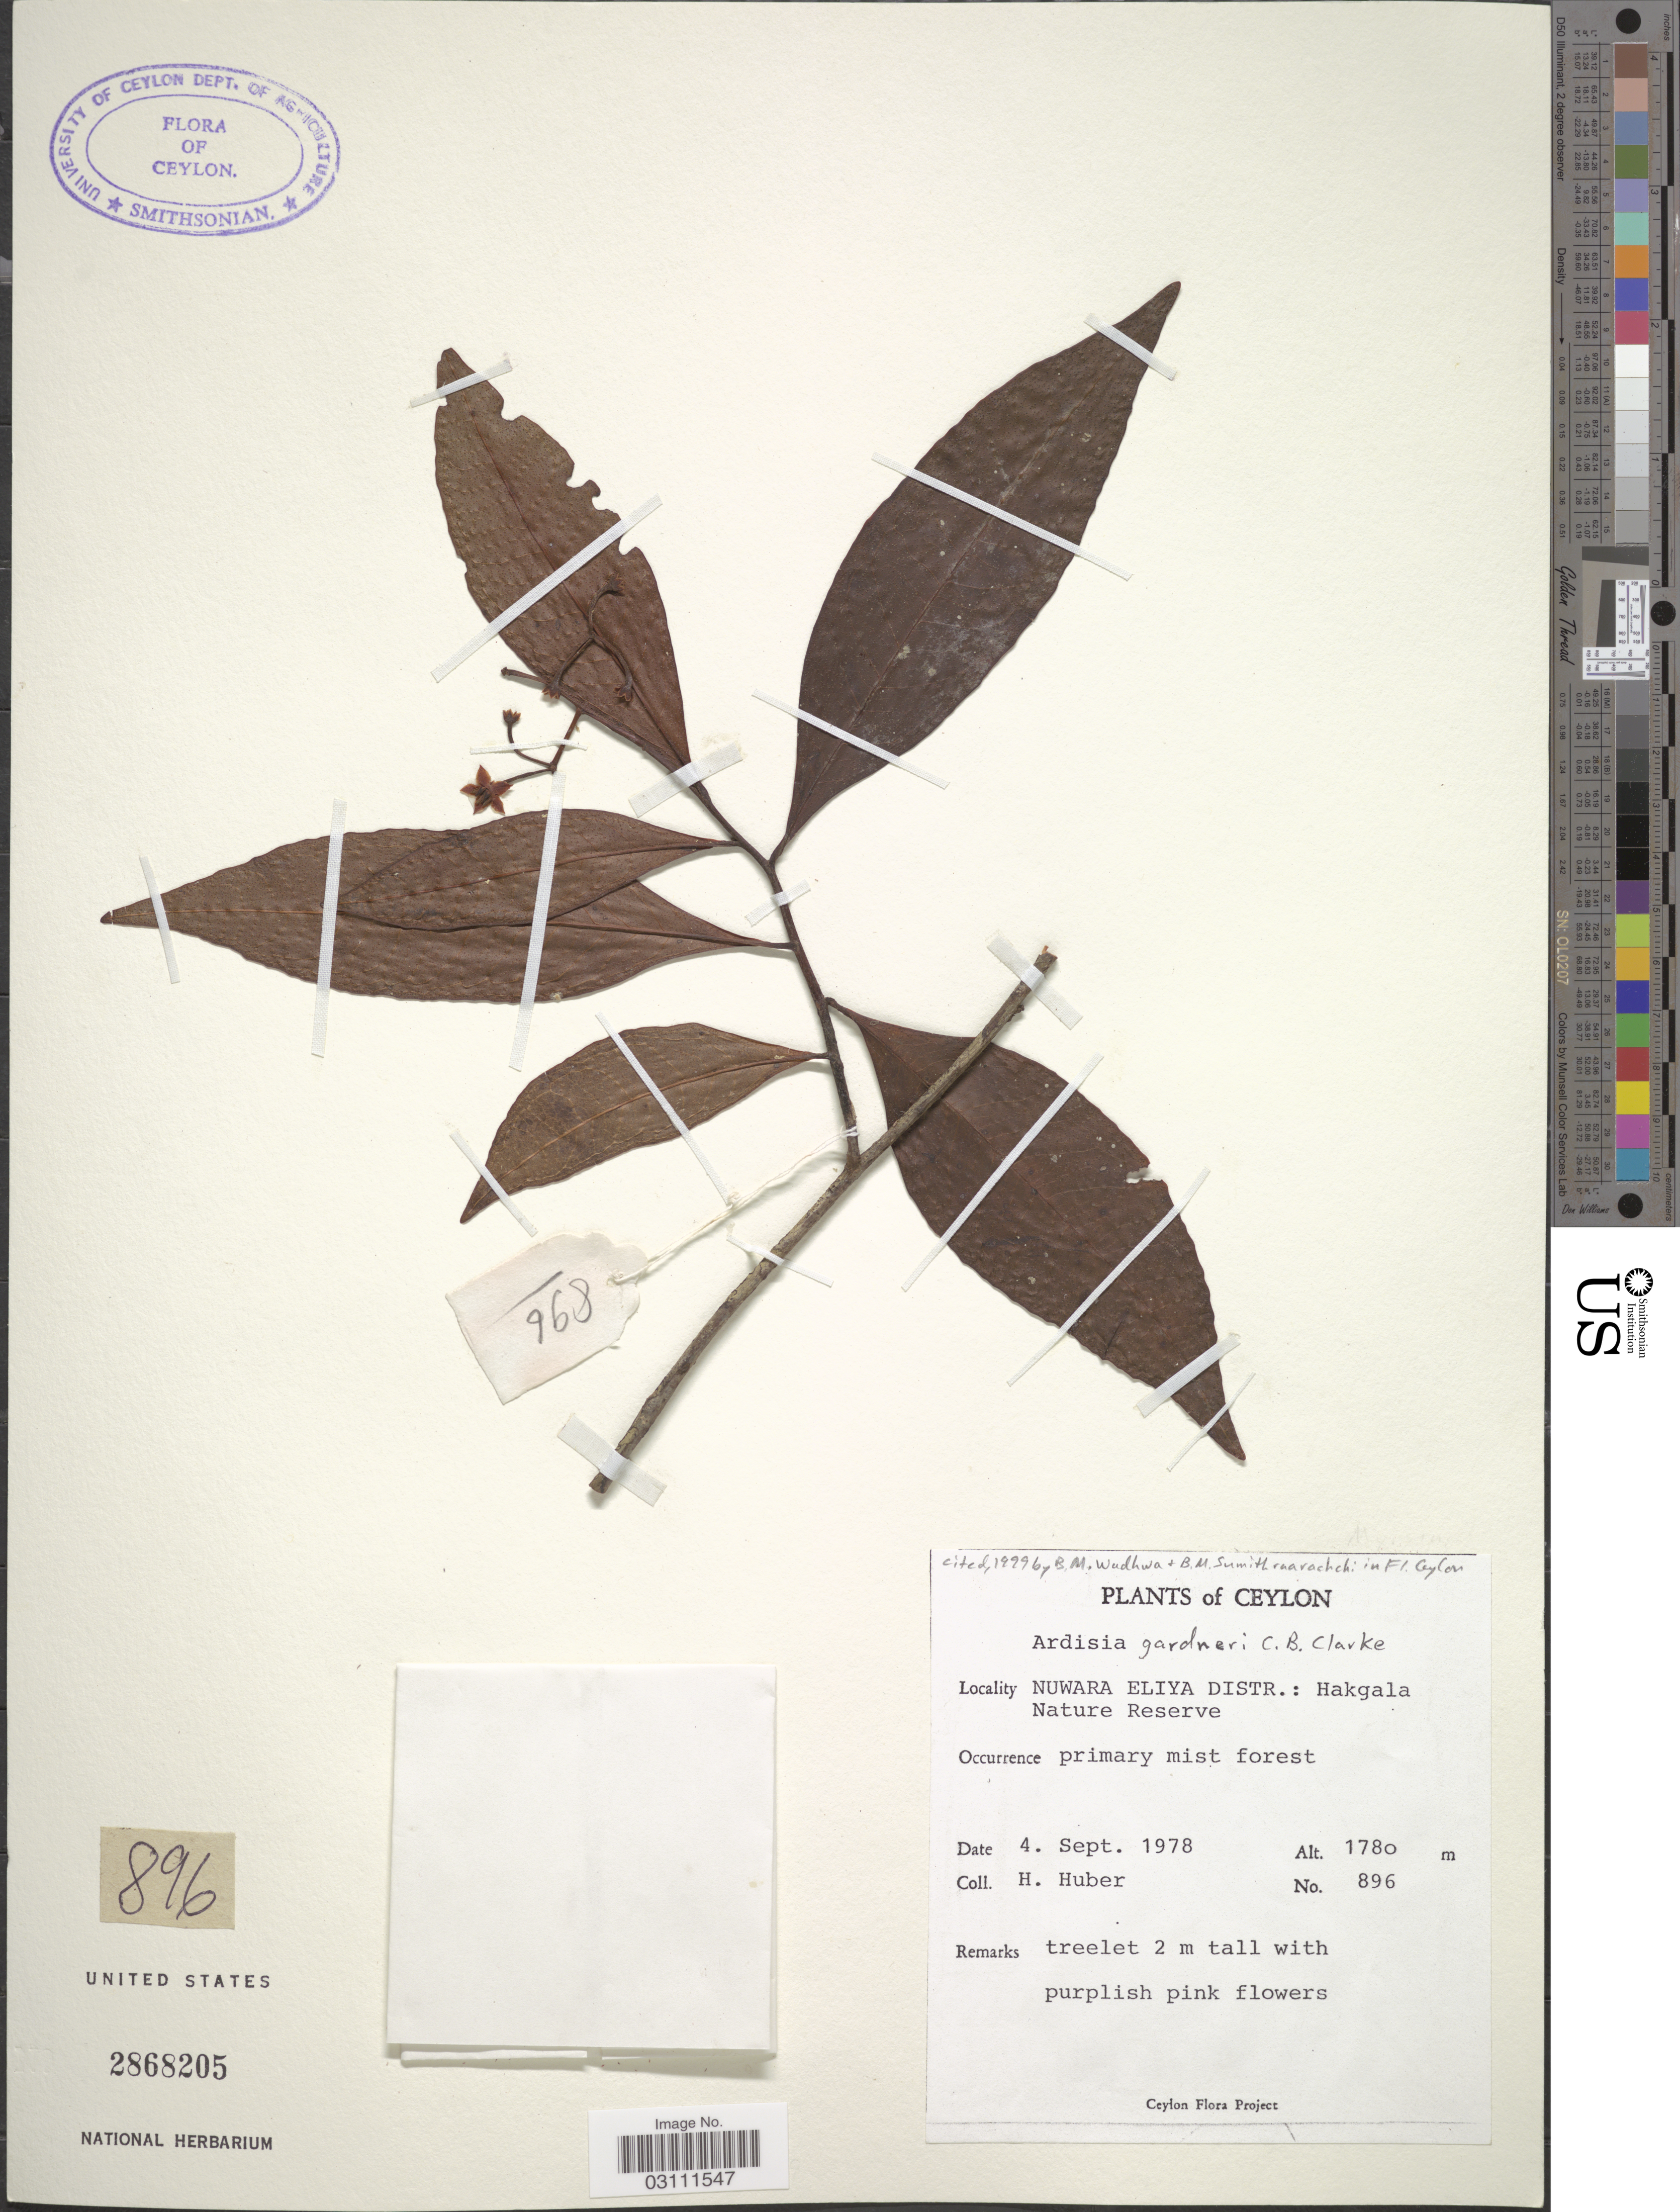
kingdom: Plantae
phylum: Tracheophyta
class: Magnoliopsida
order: Ericales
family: Primulaceae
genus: Ardisia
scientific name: Ardisia gardneri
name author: C.B. Clarke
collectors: H. Huber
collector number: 896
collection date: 1978-09-04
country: Sri Lanka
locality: Ceylon, Nuwara Eliya Distr.: Hakgala Nature Reserve.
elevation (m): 1780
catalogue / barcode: US 2868205